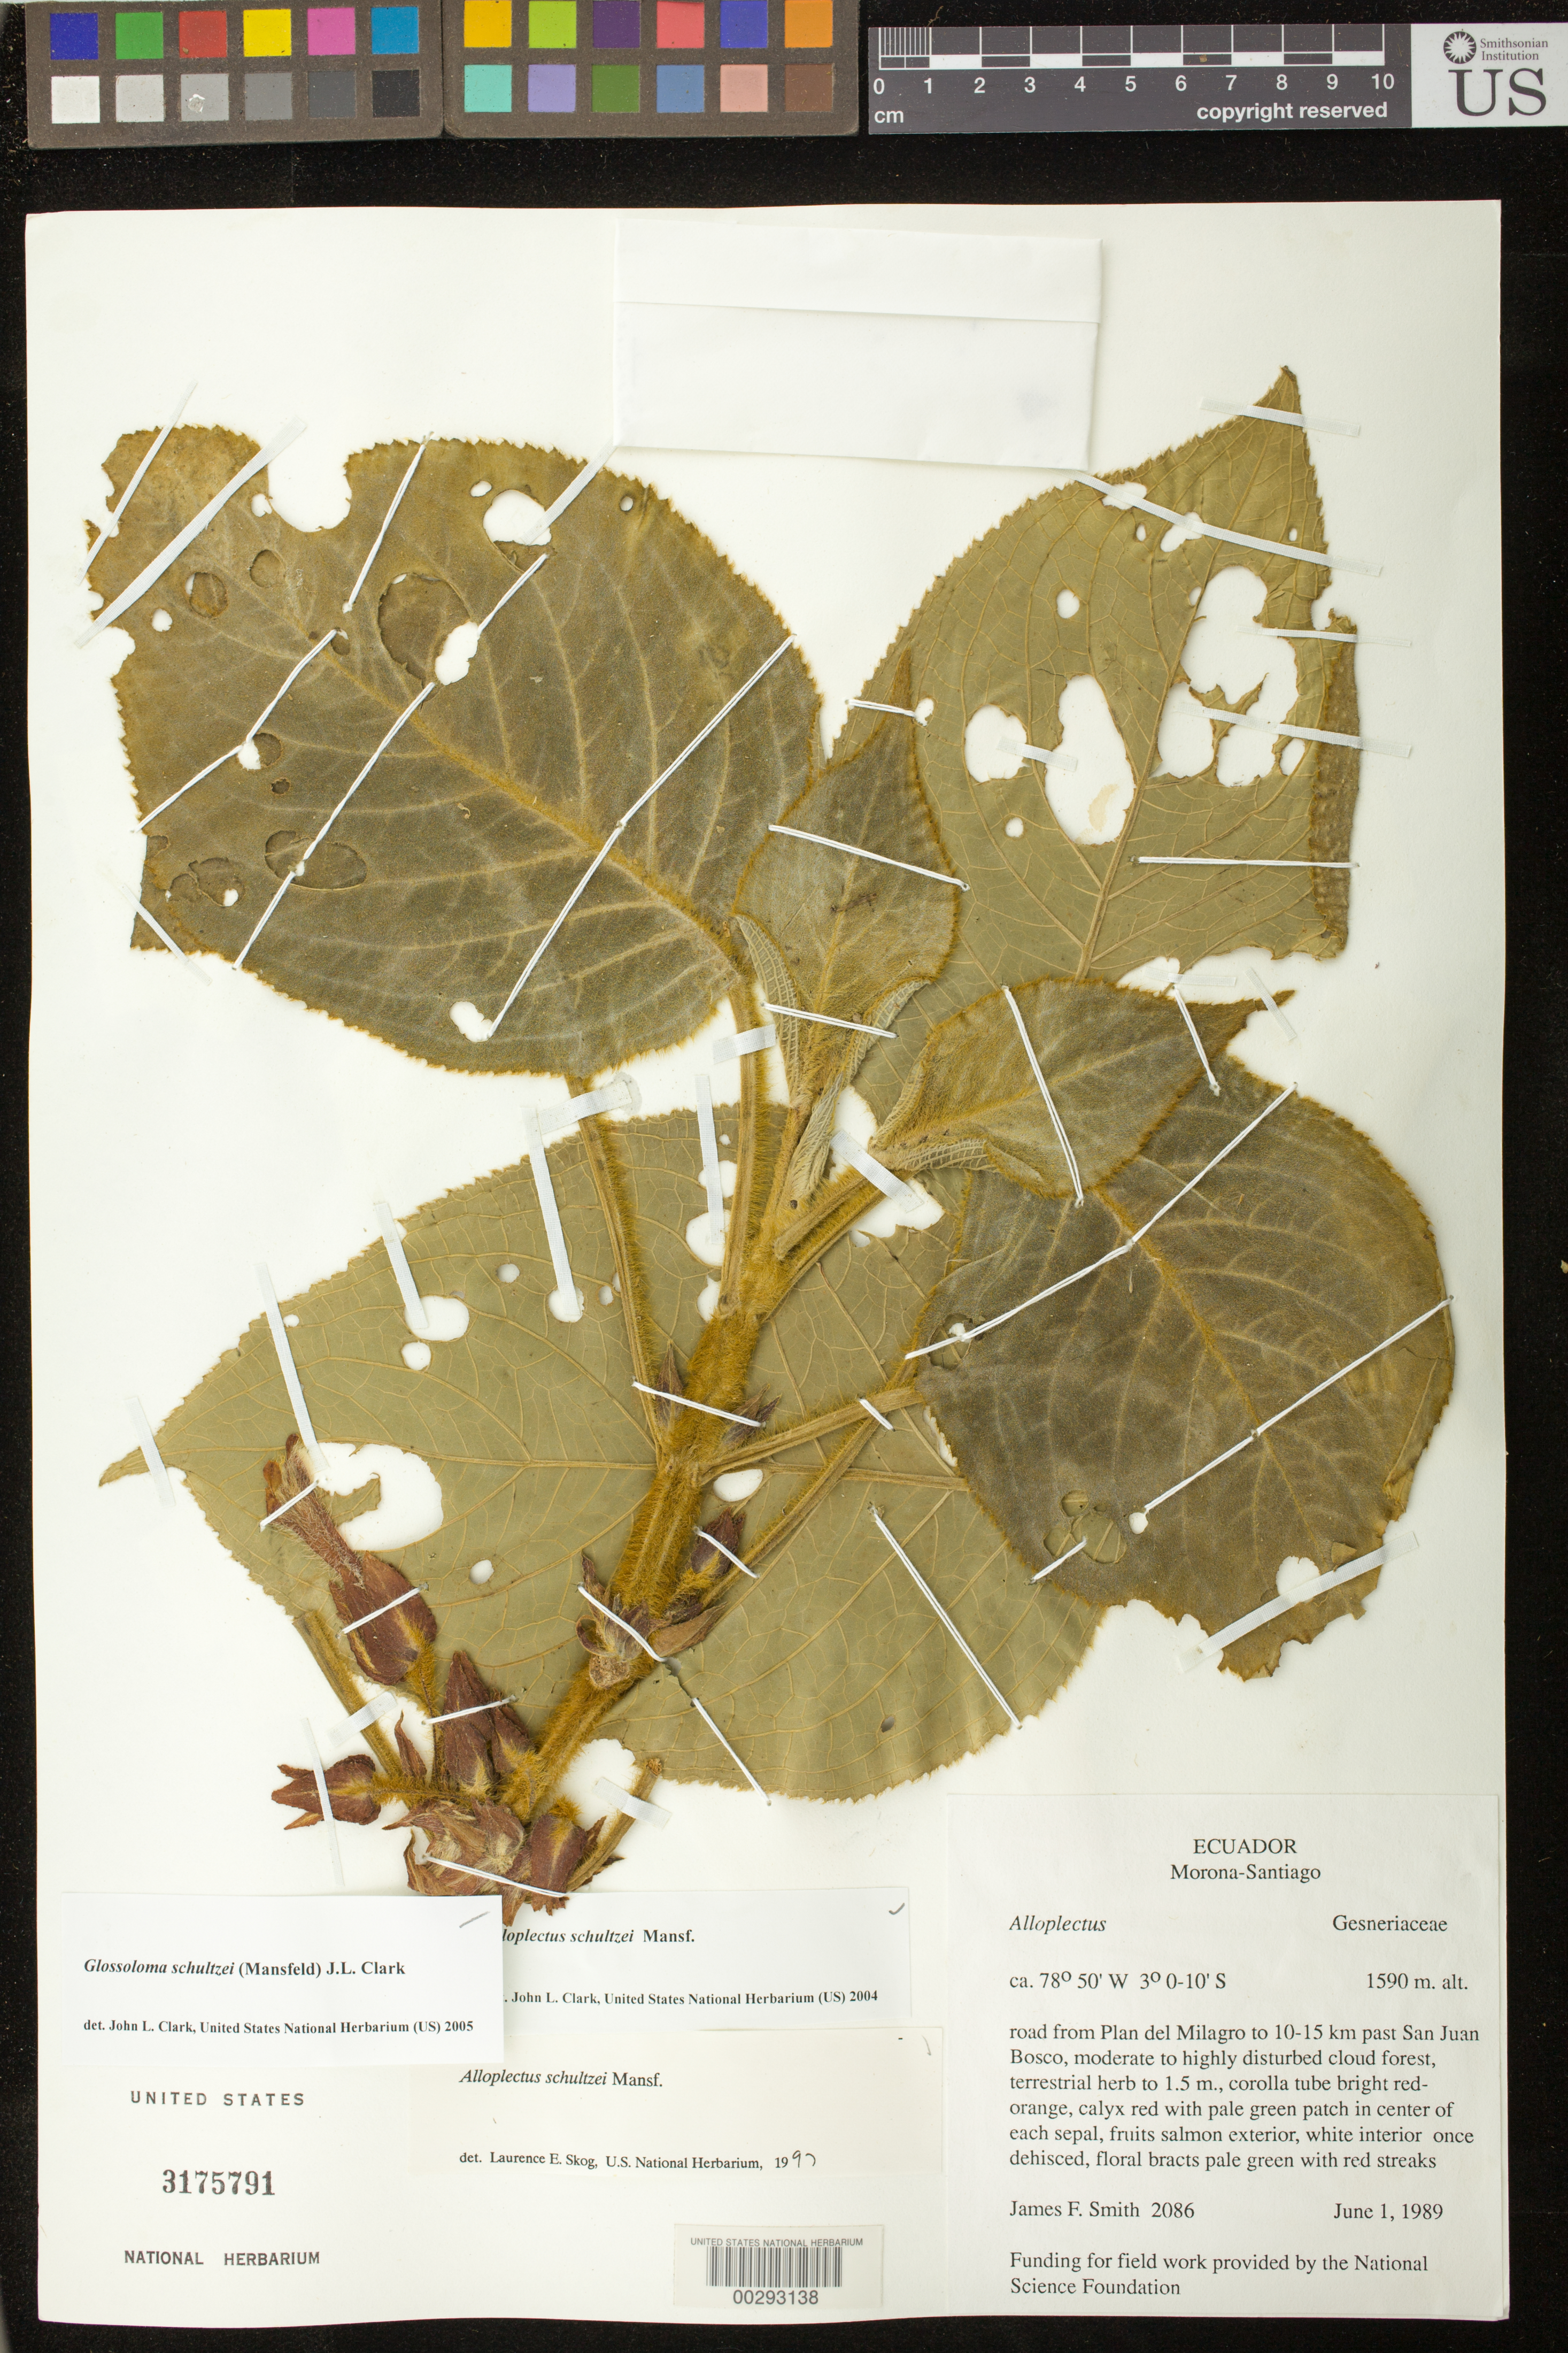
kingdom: Plantae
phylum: Tracheophyta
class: Magnoliopsida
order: Lamiales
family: Gesneriaceae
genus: Glossoloma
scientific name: Glossoloma schultzei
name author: (Mansf.) J.L. Clark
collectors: J. Smith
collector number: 2086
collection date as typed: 01 Jun 1989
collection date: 1989-06-01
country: Ecuador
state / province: Morona-Santiago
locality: Road from Plan del Milagro to 10-15 km past San Juan Bosco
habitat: Moderate to highly disturbed cloud forest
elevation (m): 1590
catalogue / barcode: US 3175791